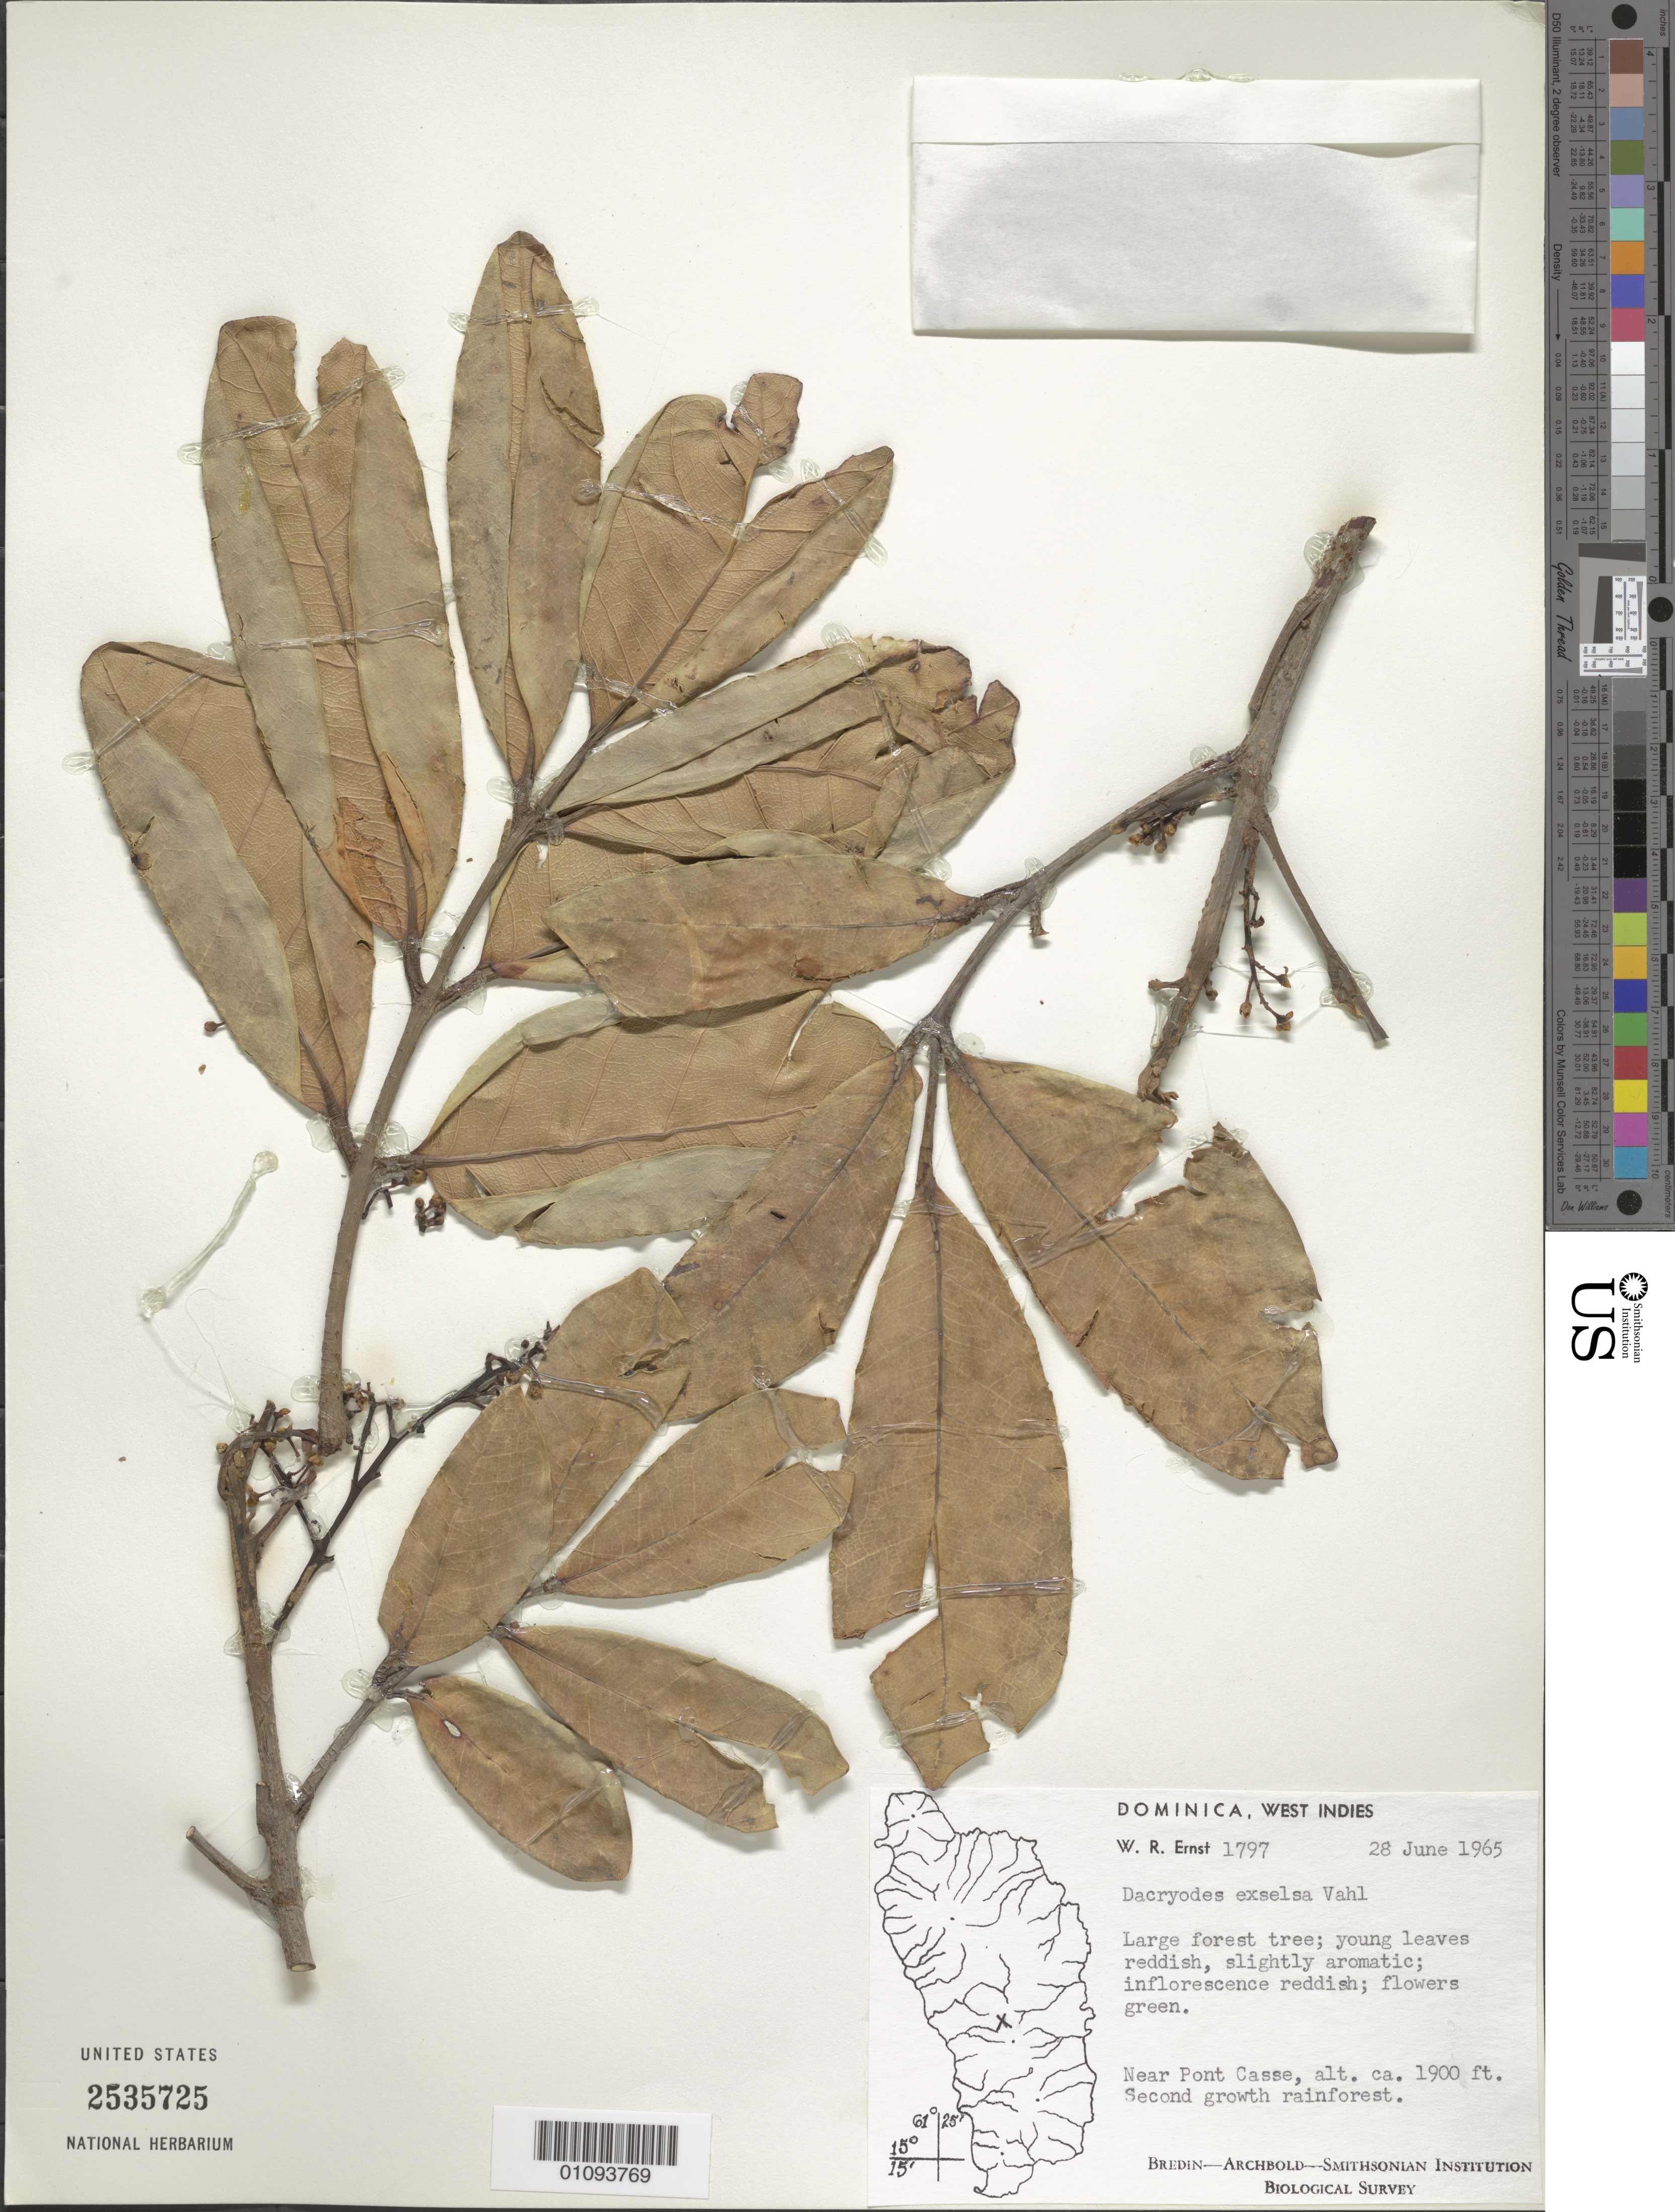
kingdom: Plantae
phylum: Tracheophyta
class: Magnoliopsida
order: Sapindales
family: Burseraceae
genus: Dacryodes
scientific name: Dacryodes excelsa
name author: Vahl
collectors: W. R. Ernst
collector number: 1797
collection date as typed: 28 Jun 1965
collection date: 1965-06-28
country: Dominica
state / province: St. Paul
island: Dominica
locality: Near Pont Casse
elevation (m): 579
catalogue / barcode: US 2535725